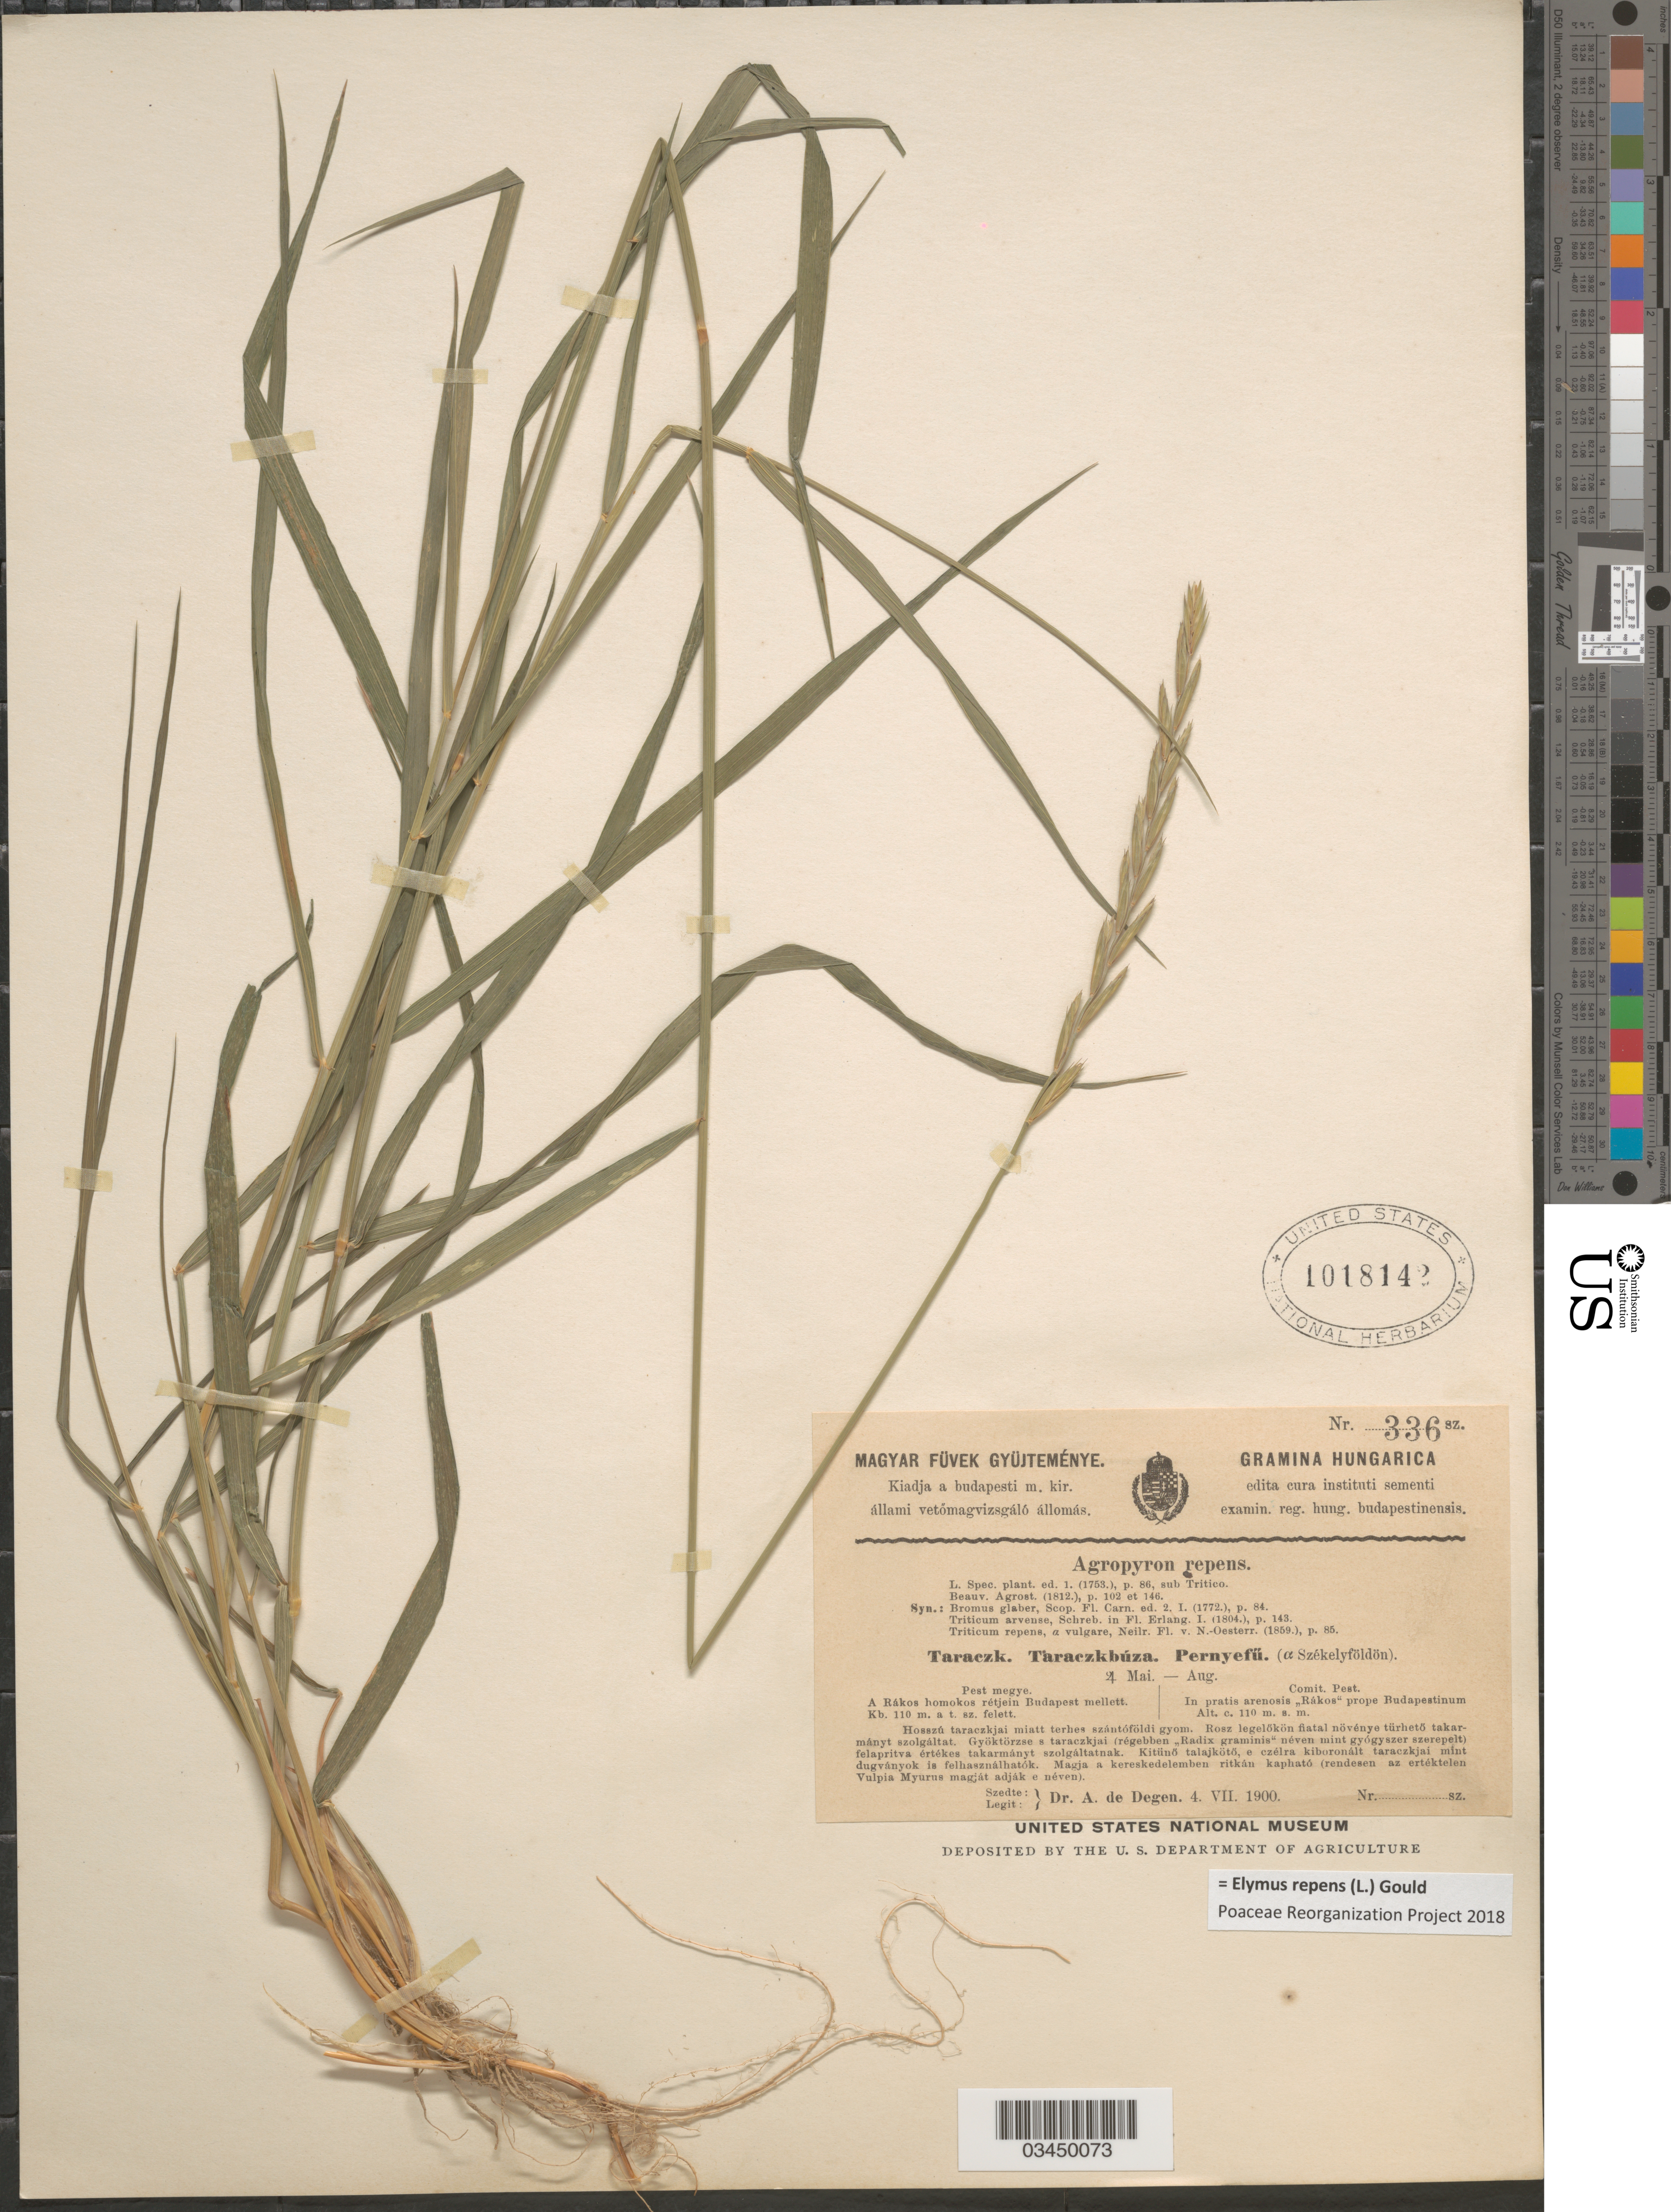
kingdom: Plantae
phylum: Tracheophyta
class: Liliopsida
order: Poales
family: Poaceae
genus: Elymus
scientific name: Elymus repens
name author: (L.) Gould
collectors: A. Degen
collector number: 336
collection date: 1900-07-04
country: Hungary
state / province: Pest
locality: Comit. Pest. In pratis arenosis "Rákos" prope Budapestinum.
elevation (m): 110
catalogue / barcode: US 1018142